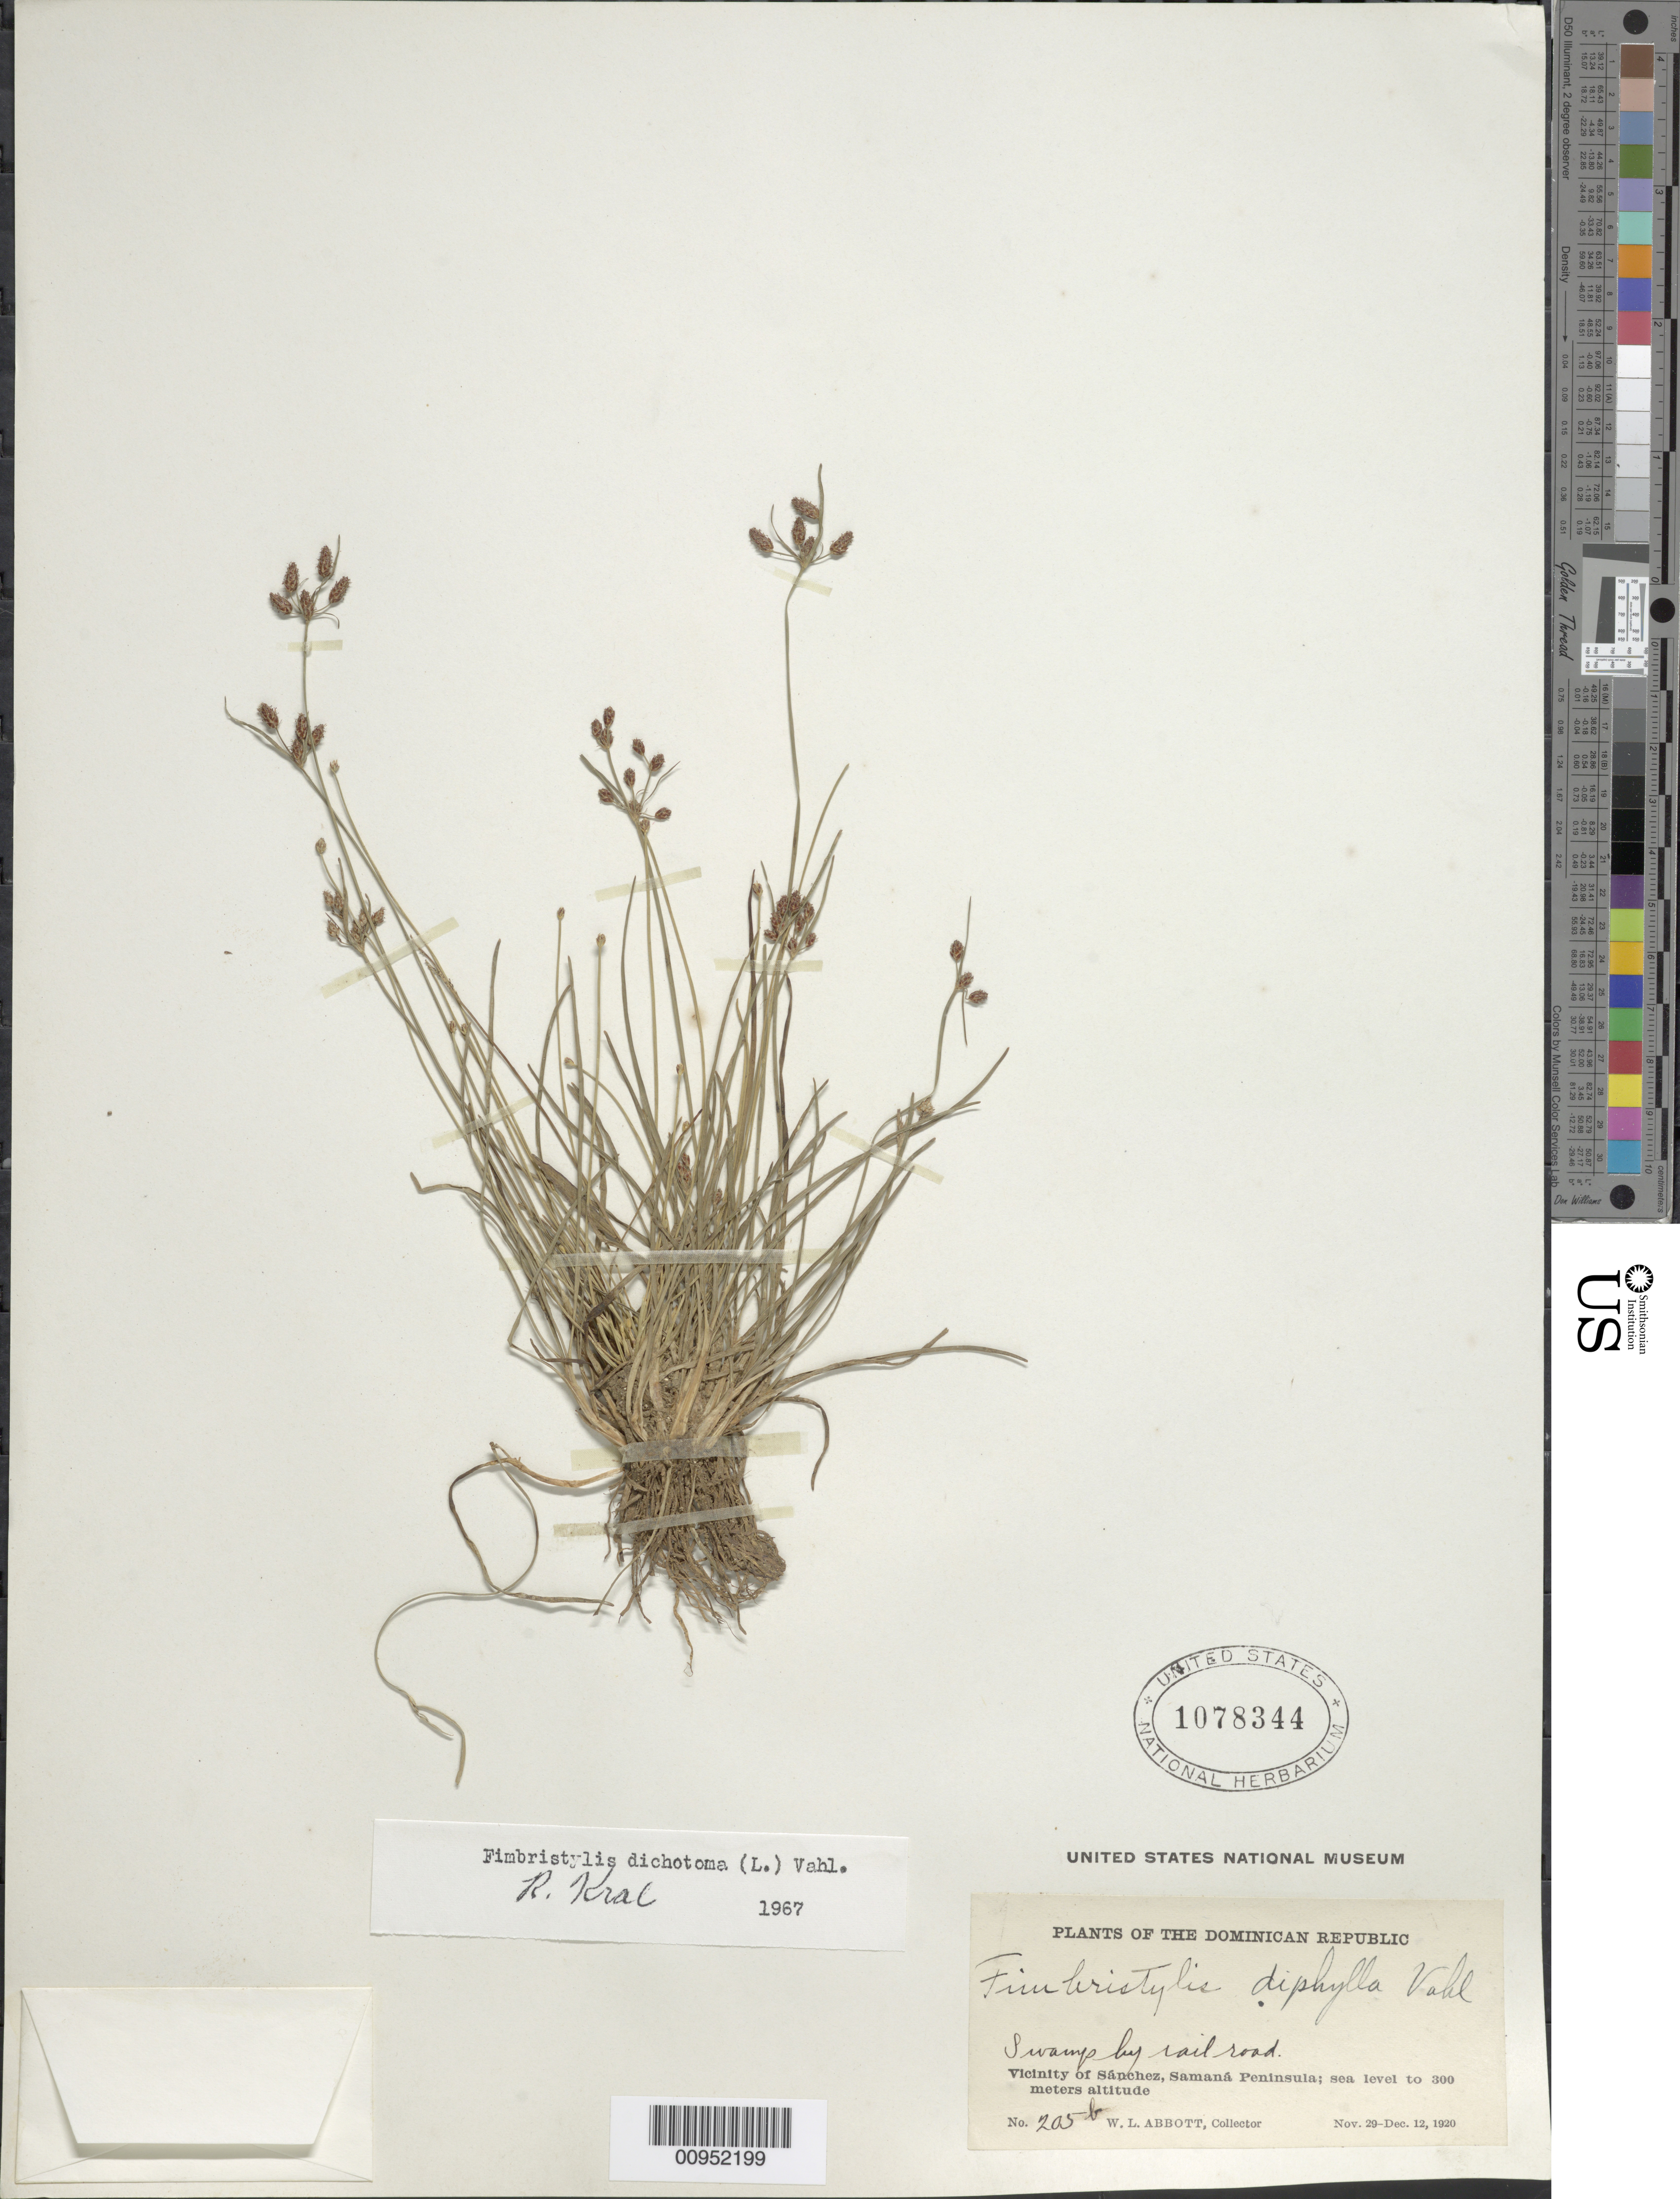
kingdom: Plantae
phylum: Tracheophyta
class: Liliopsida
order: Poales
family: Cyperaceae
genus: Fimbristylis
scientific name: Fimbristylis dichotoma subsp. dichotoma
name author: (L.) Vahl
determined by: Kral, Robert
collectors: W. L. Abbott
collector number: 205B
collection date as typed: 29 Nov 1920 to 12 Dec 1920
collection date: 1920-11-29/1920-12-12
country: Dominican Republic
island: Hispaniola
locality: Vicinity of Samaná, Samaná Peninsula, swamp by rail road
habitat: Swamp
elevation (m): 0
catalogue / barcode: US 1078344